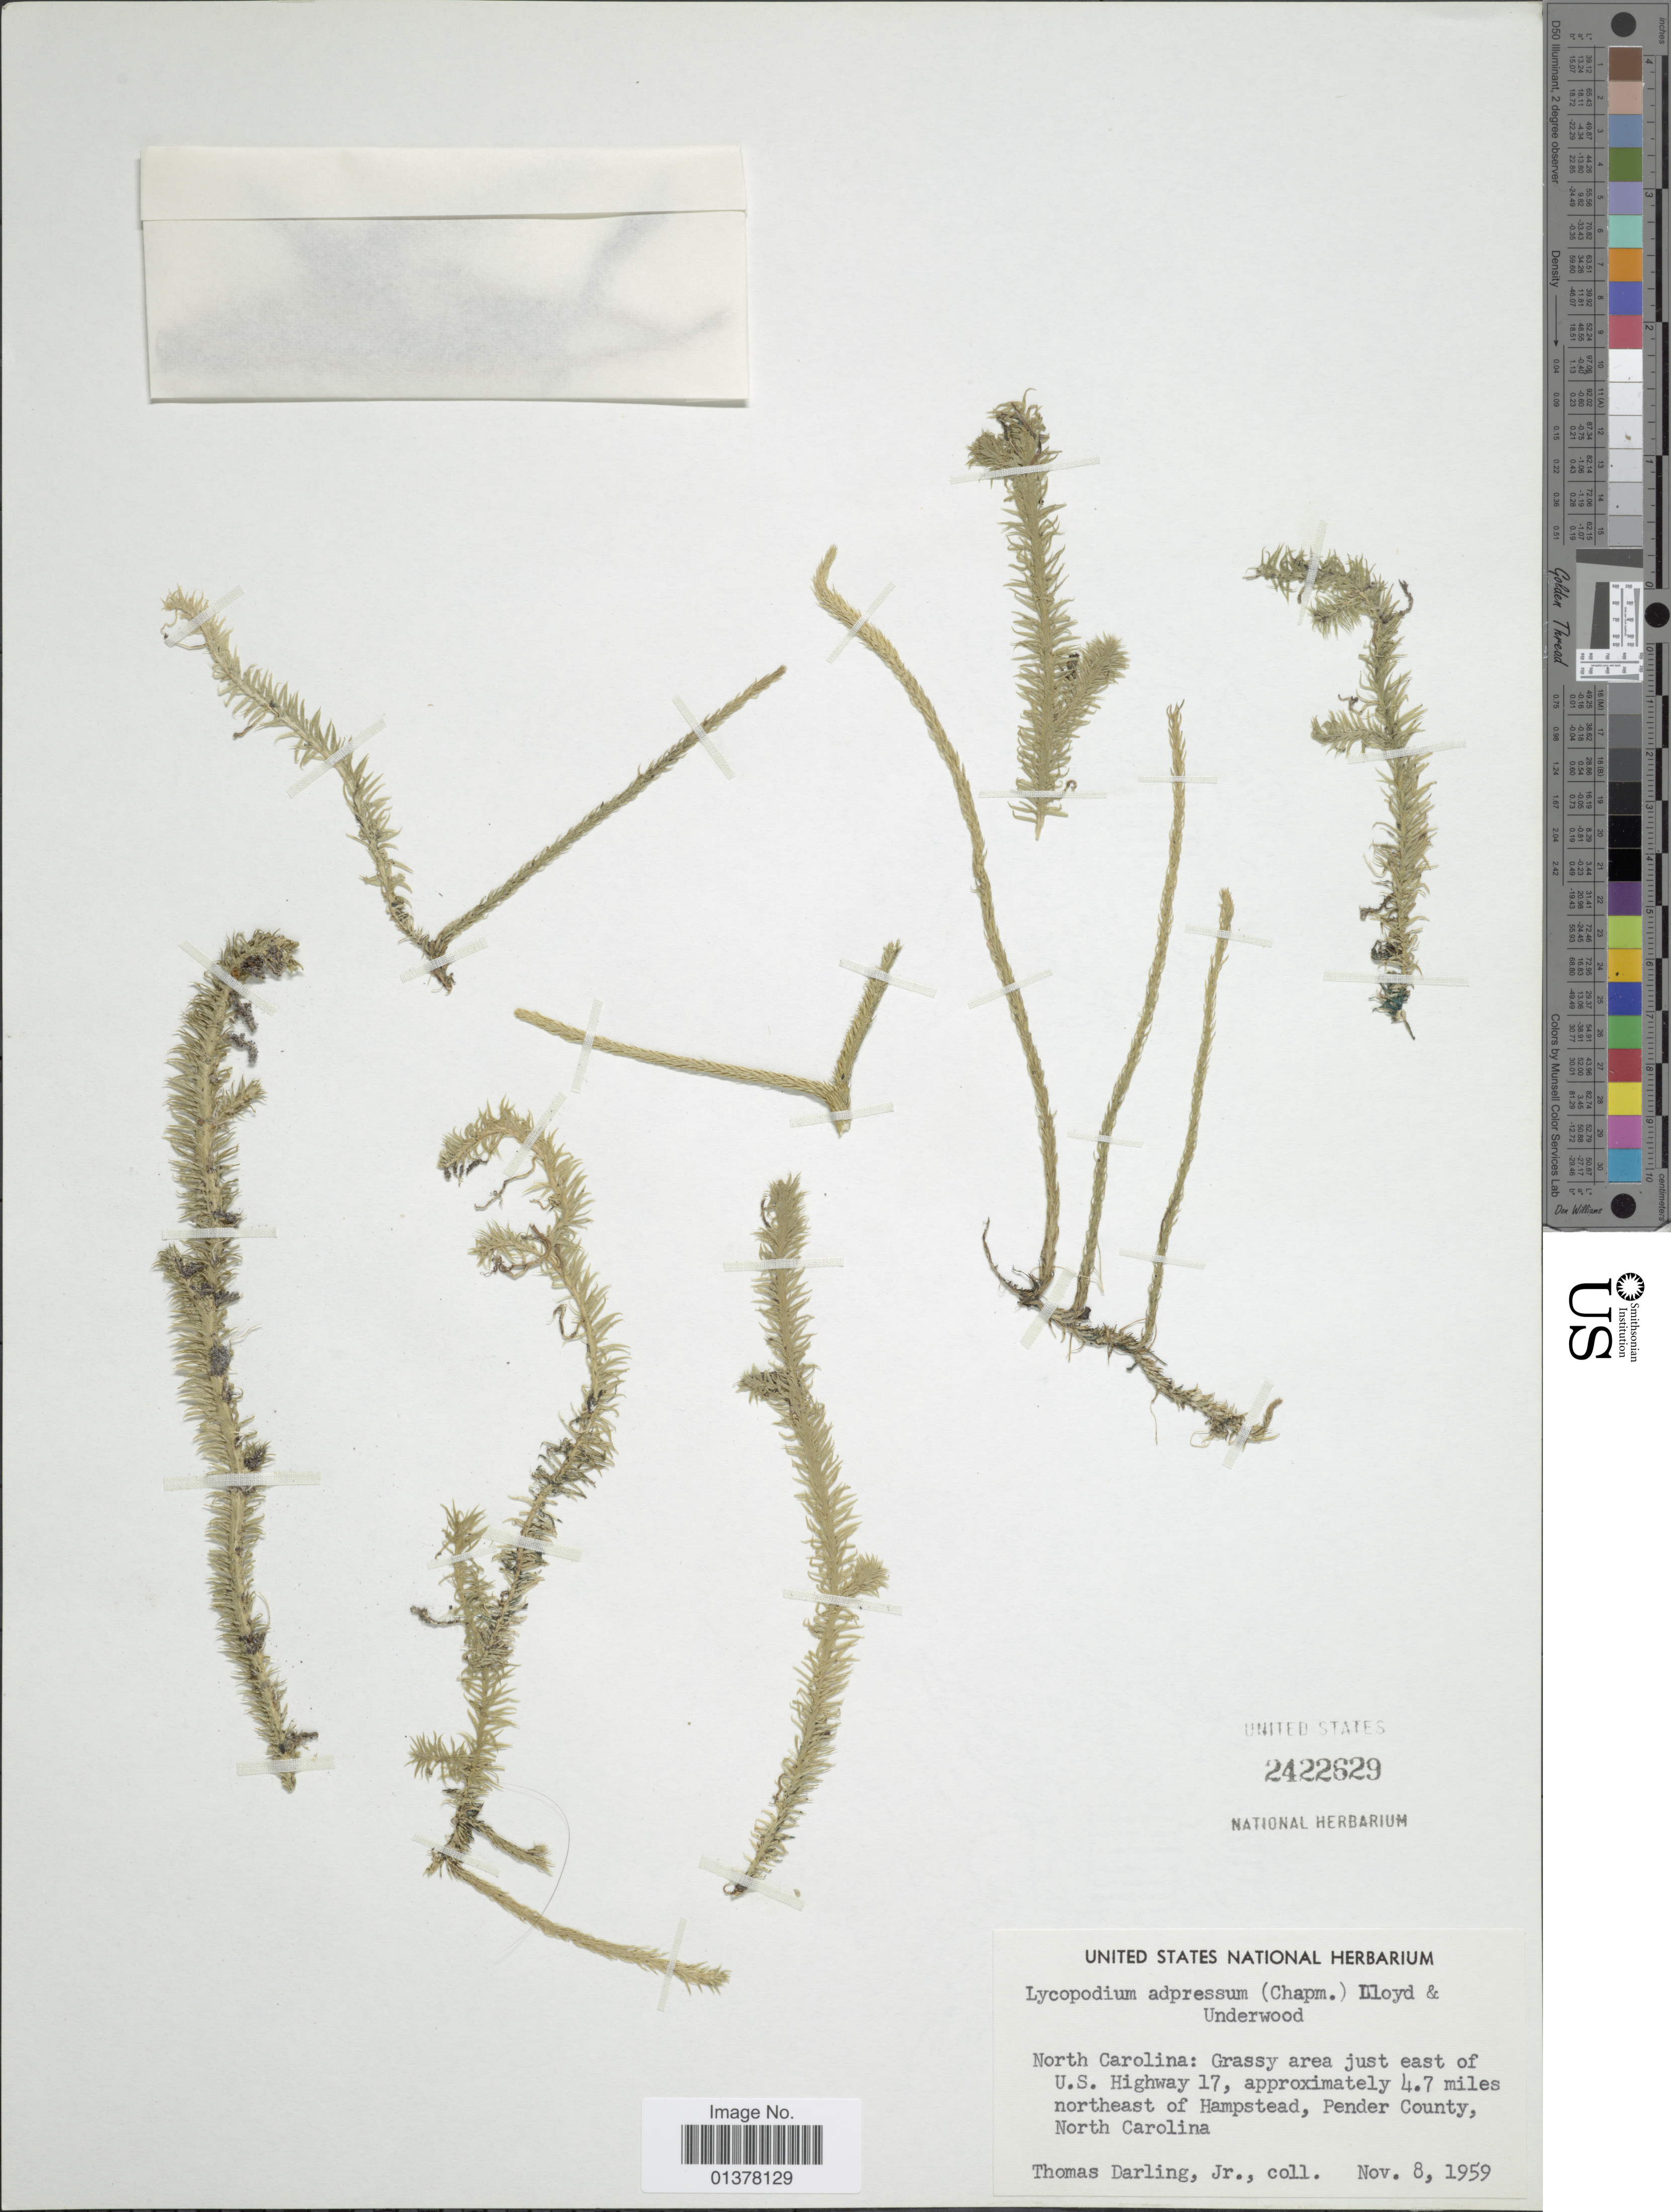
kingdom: Plantae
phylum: Tracheophyta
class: Lycopodiopsida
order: Lycopodiales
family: Lycopodiaceae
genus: Lycopodiella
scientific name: Lycopodiella appressa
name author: (Chapm.) Cranfill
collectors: T. Darling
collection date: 1959-11-08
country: United States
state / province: North Carolina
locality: Grassy area just east of U.S. Highway 17, approximately 4.7 miles northeast of Hampstead, Pender County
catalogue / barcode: US 2422629